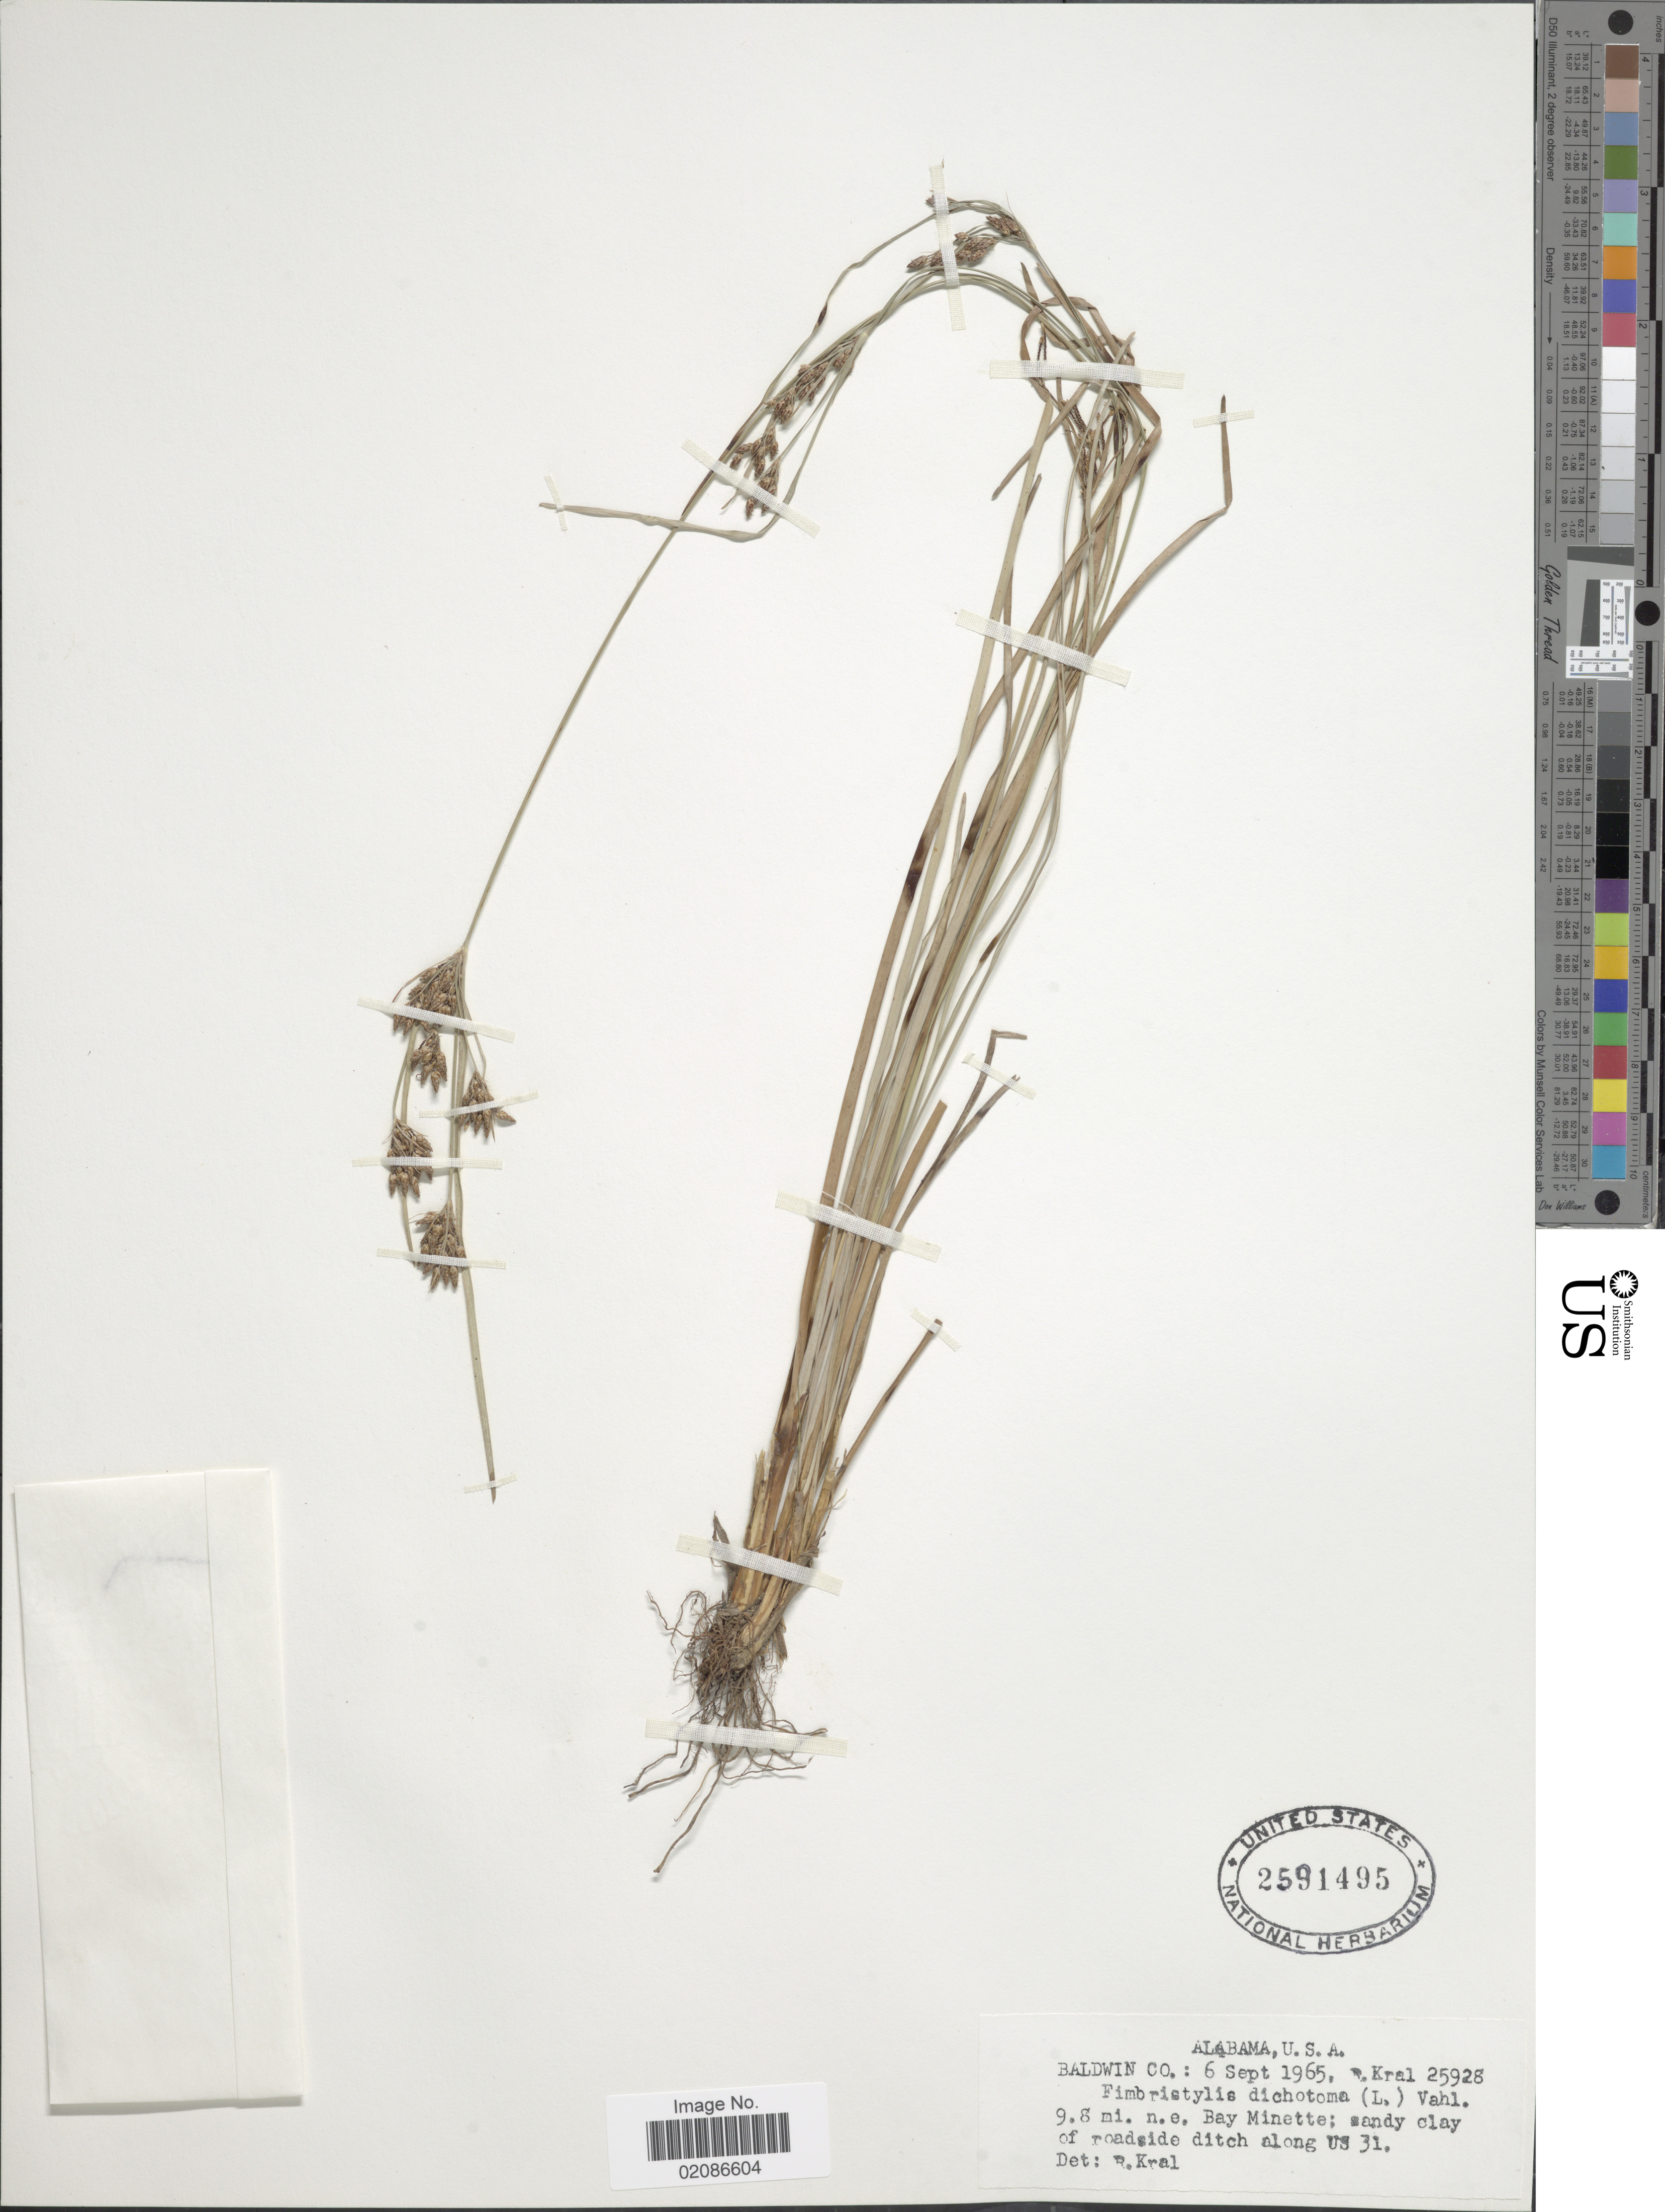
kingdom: Plantae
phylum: Tracheophyta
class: Liliopsida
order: Poales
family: Cyperaceae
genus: Fimbristylis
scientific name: Fimbristylis dichotoma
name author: (L.) Vahl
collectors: R. Kral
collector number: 25928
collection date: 1965-09-06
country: United States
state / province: Alabama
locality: U.S.A. Baldwin Co.: 9.8 mi. n.e. Bay Minette; sandy clay of roadside ditch along US 31.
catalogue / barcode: US 2591495